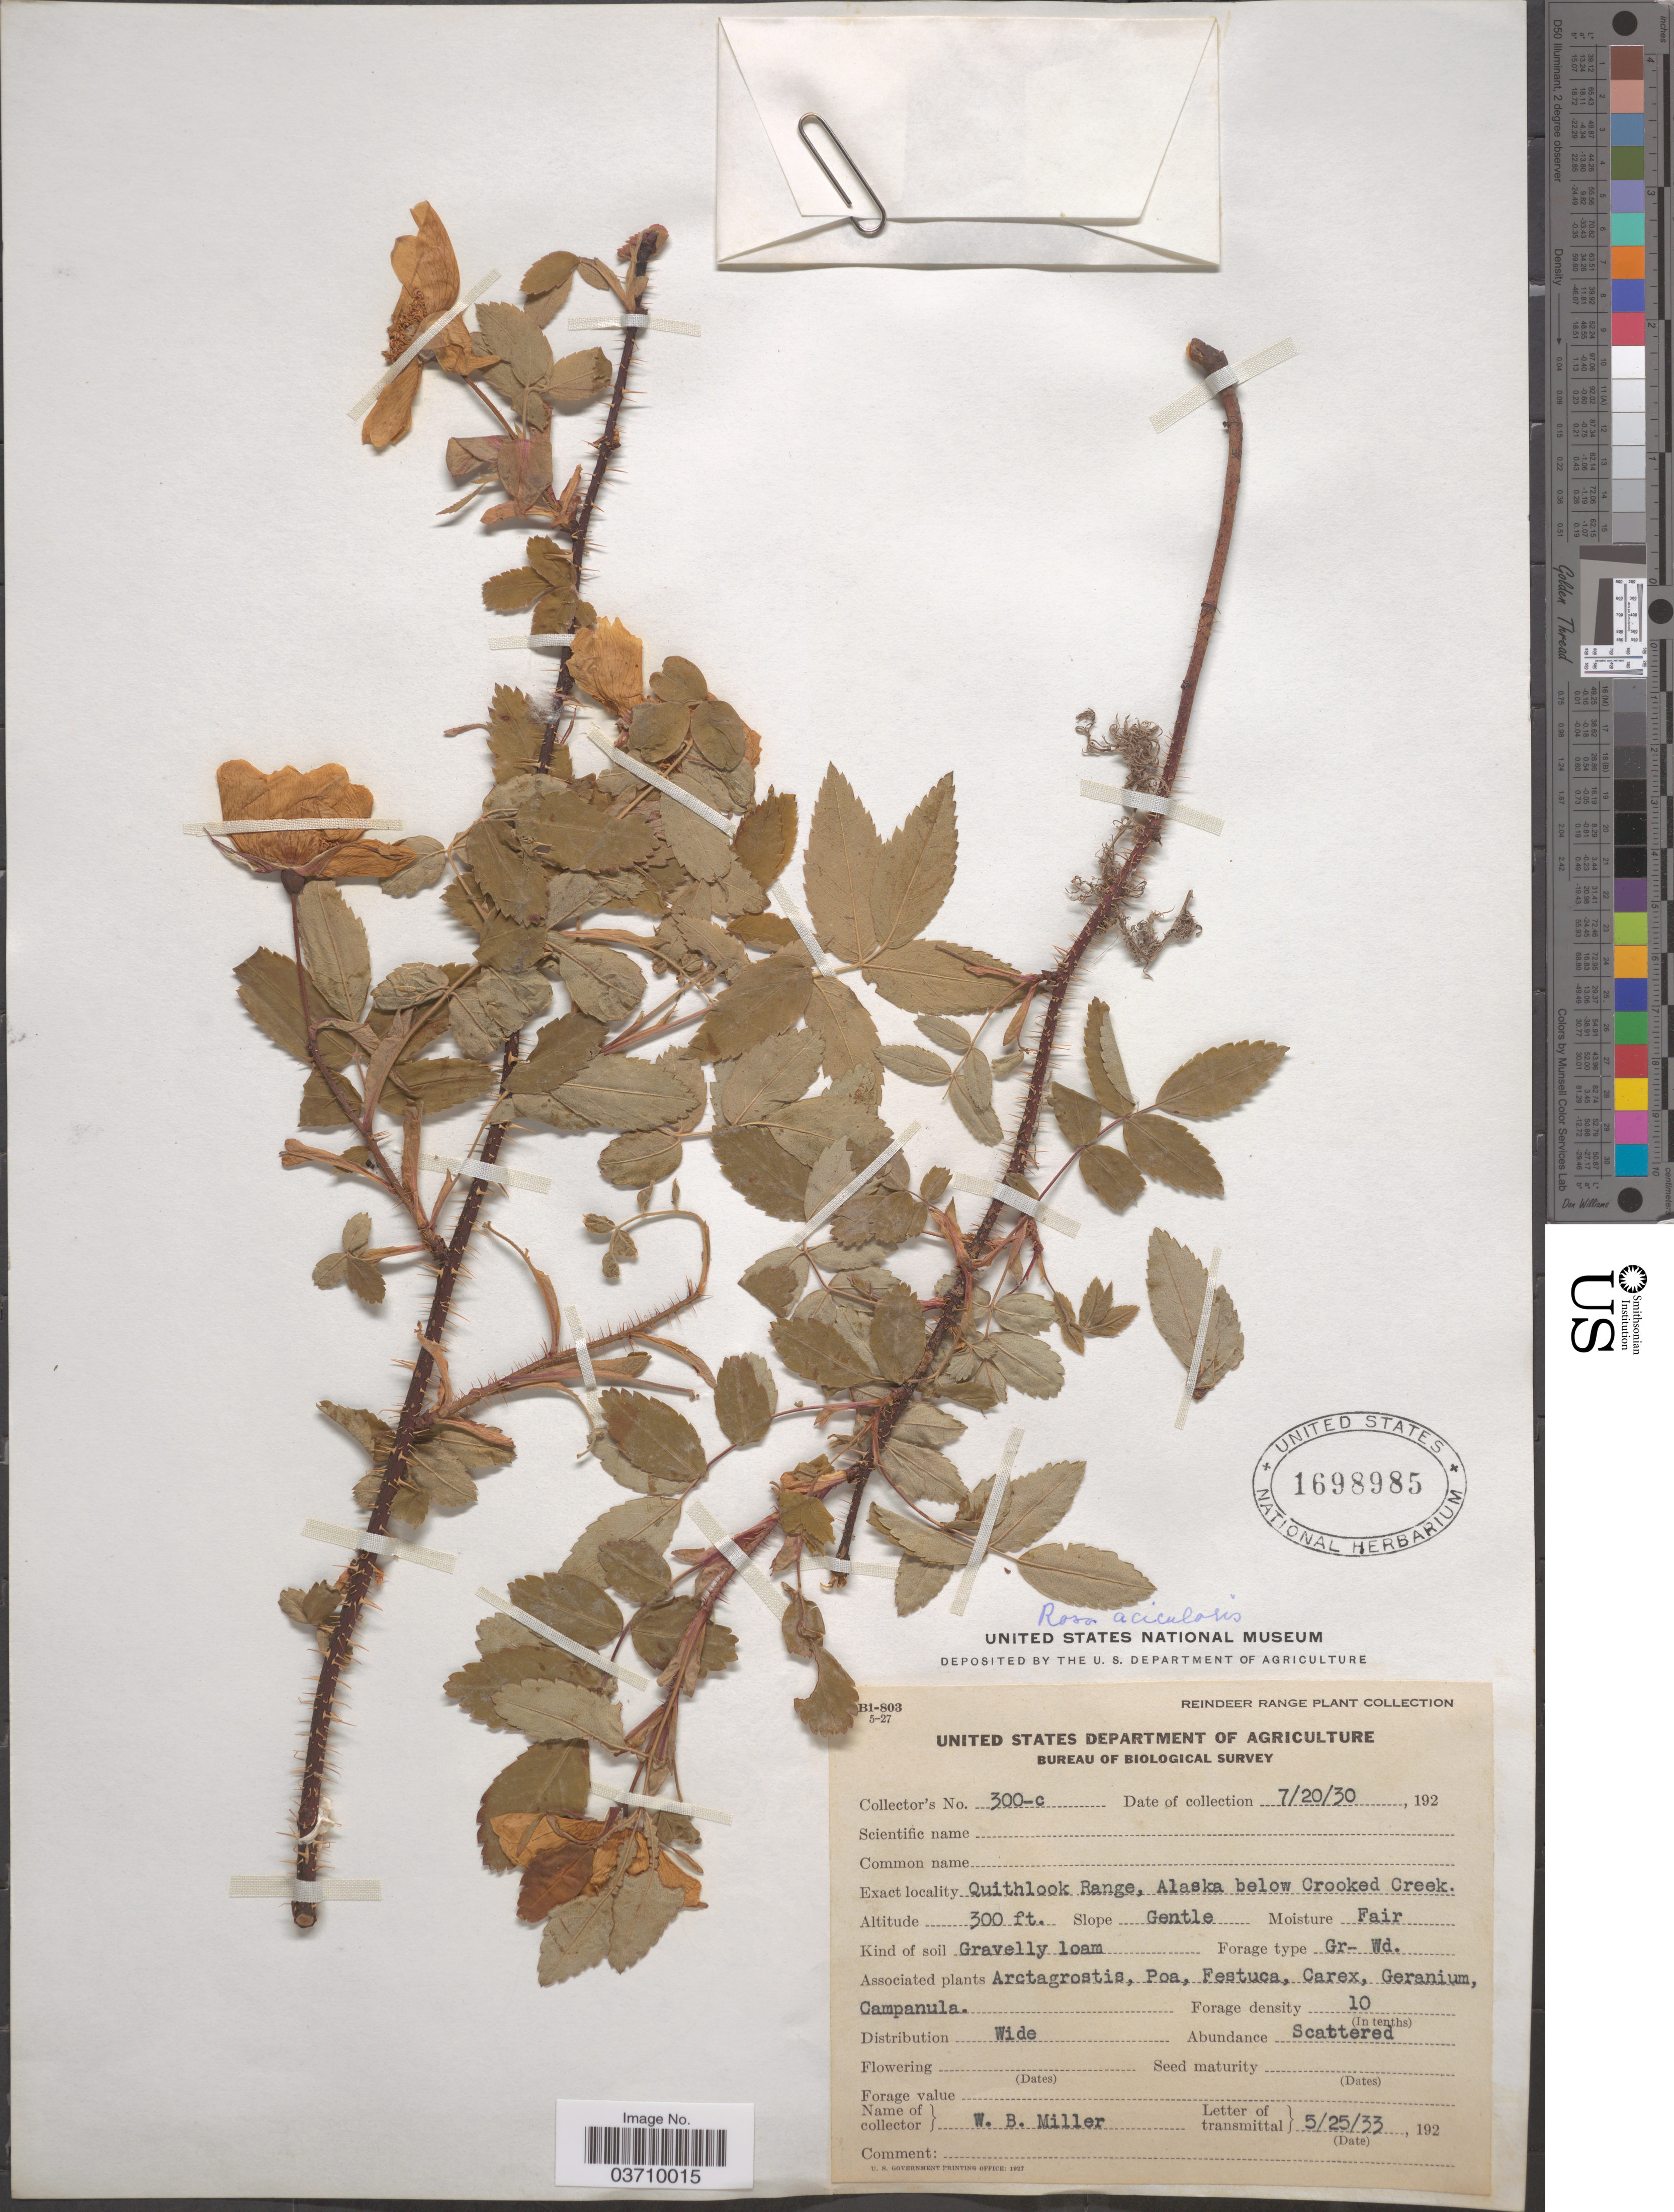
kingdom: Plantae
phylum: Tracheophyta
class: Magnoliopsida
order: Rosales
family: Rosaceae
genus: Rosa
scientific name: Rosa acicularis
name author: Lindl.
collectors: W. Miller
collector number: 300-c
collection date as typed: Transcribed d/m/y: 20/7/30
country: United States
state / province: Alaska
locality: Quithlook Range, Alaska below Crooked Creek.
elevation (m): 91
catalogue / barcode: US 1698985